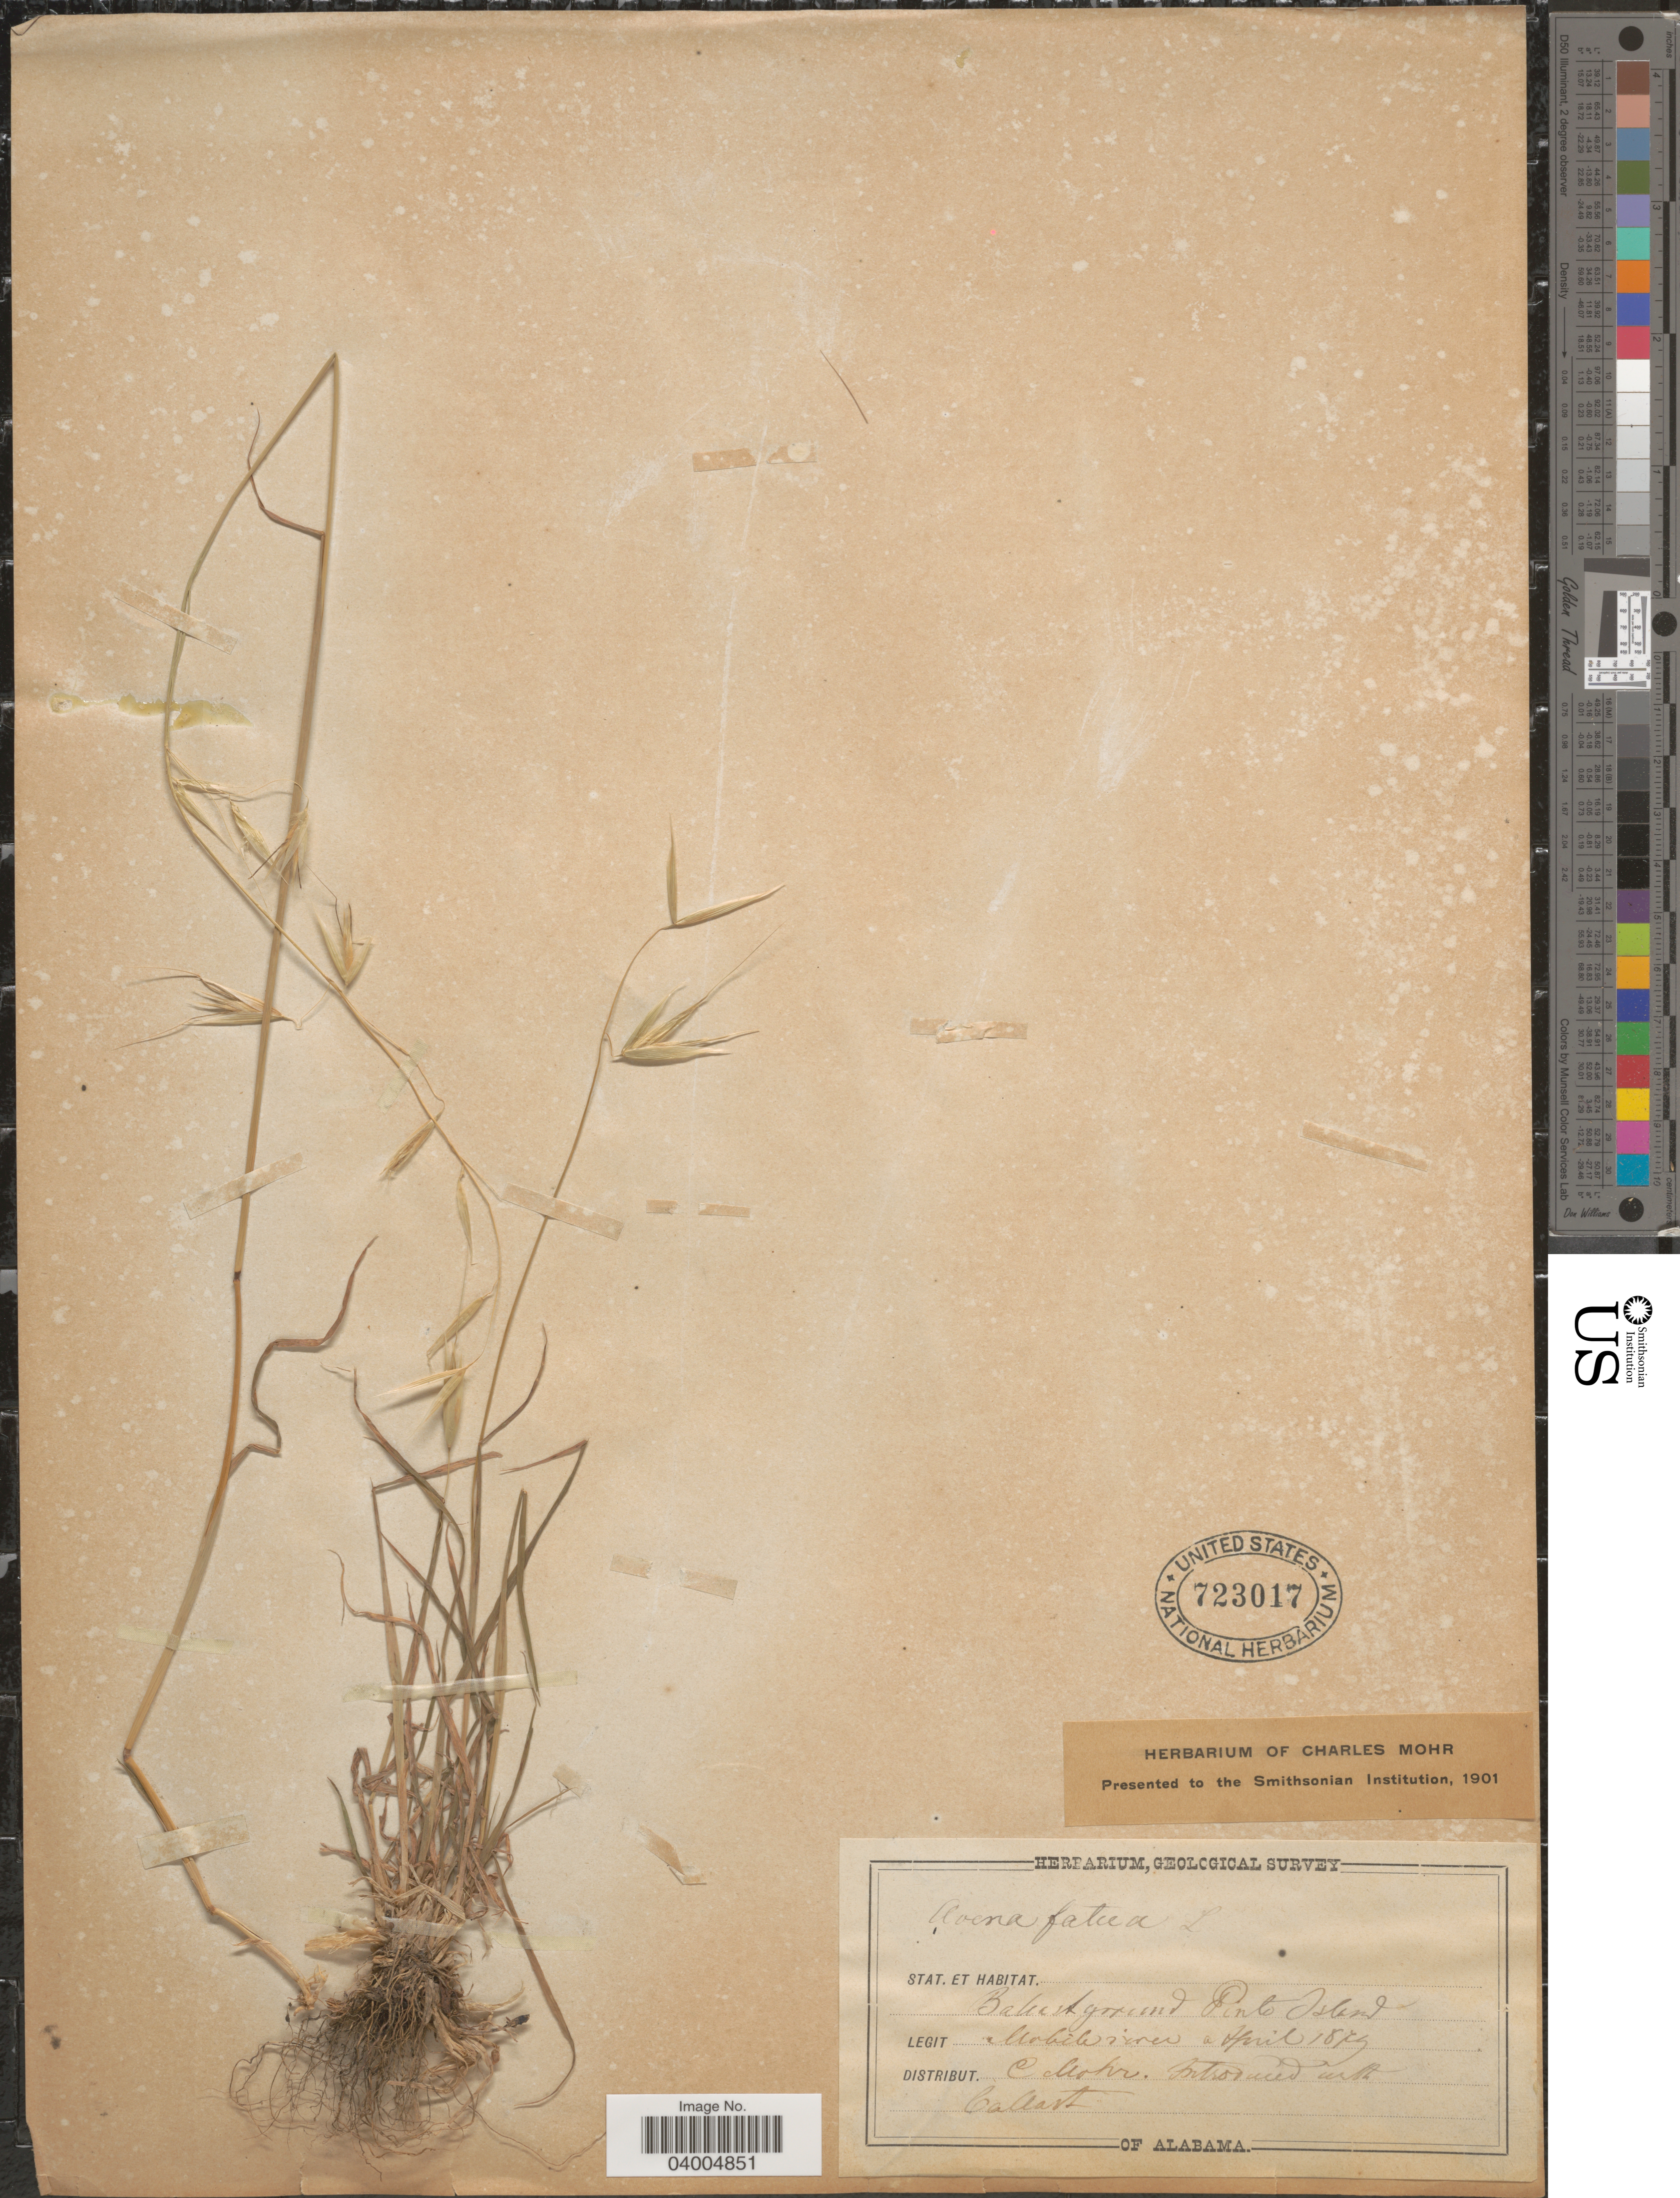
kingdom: Plantae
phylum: Tracheophyta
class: Liliopsida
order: Poales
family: Poaceae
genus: Avena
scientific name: Avena barbata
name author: Pott ex Link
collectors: C. T. Mohr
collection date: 1879-04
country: United States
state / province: Alabama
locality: Blackground Pinto Island. Mobile river.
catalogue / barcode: US 723017